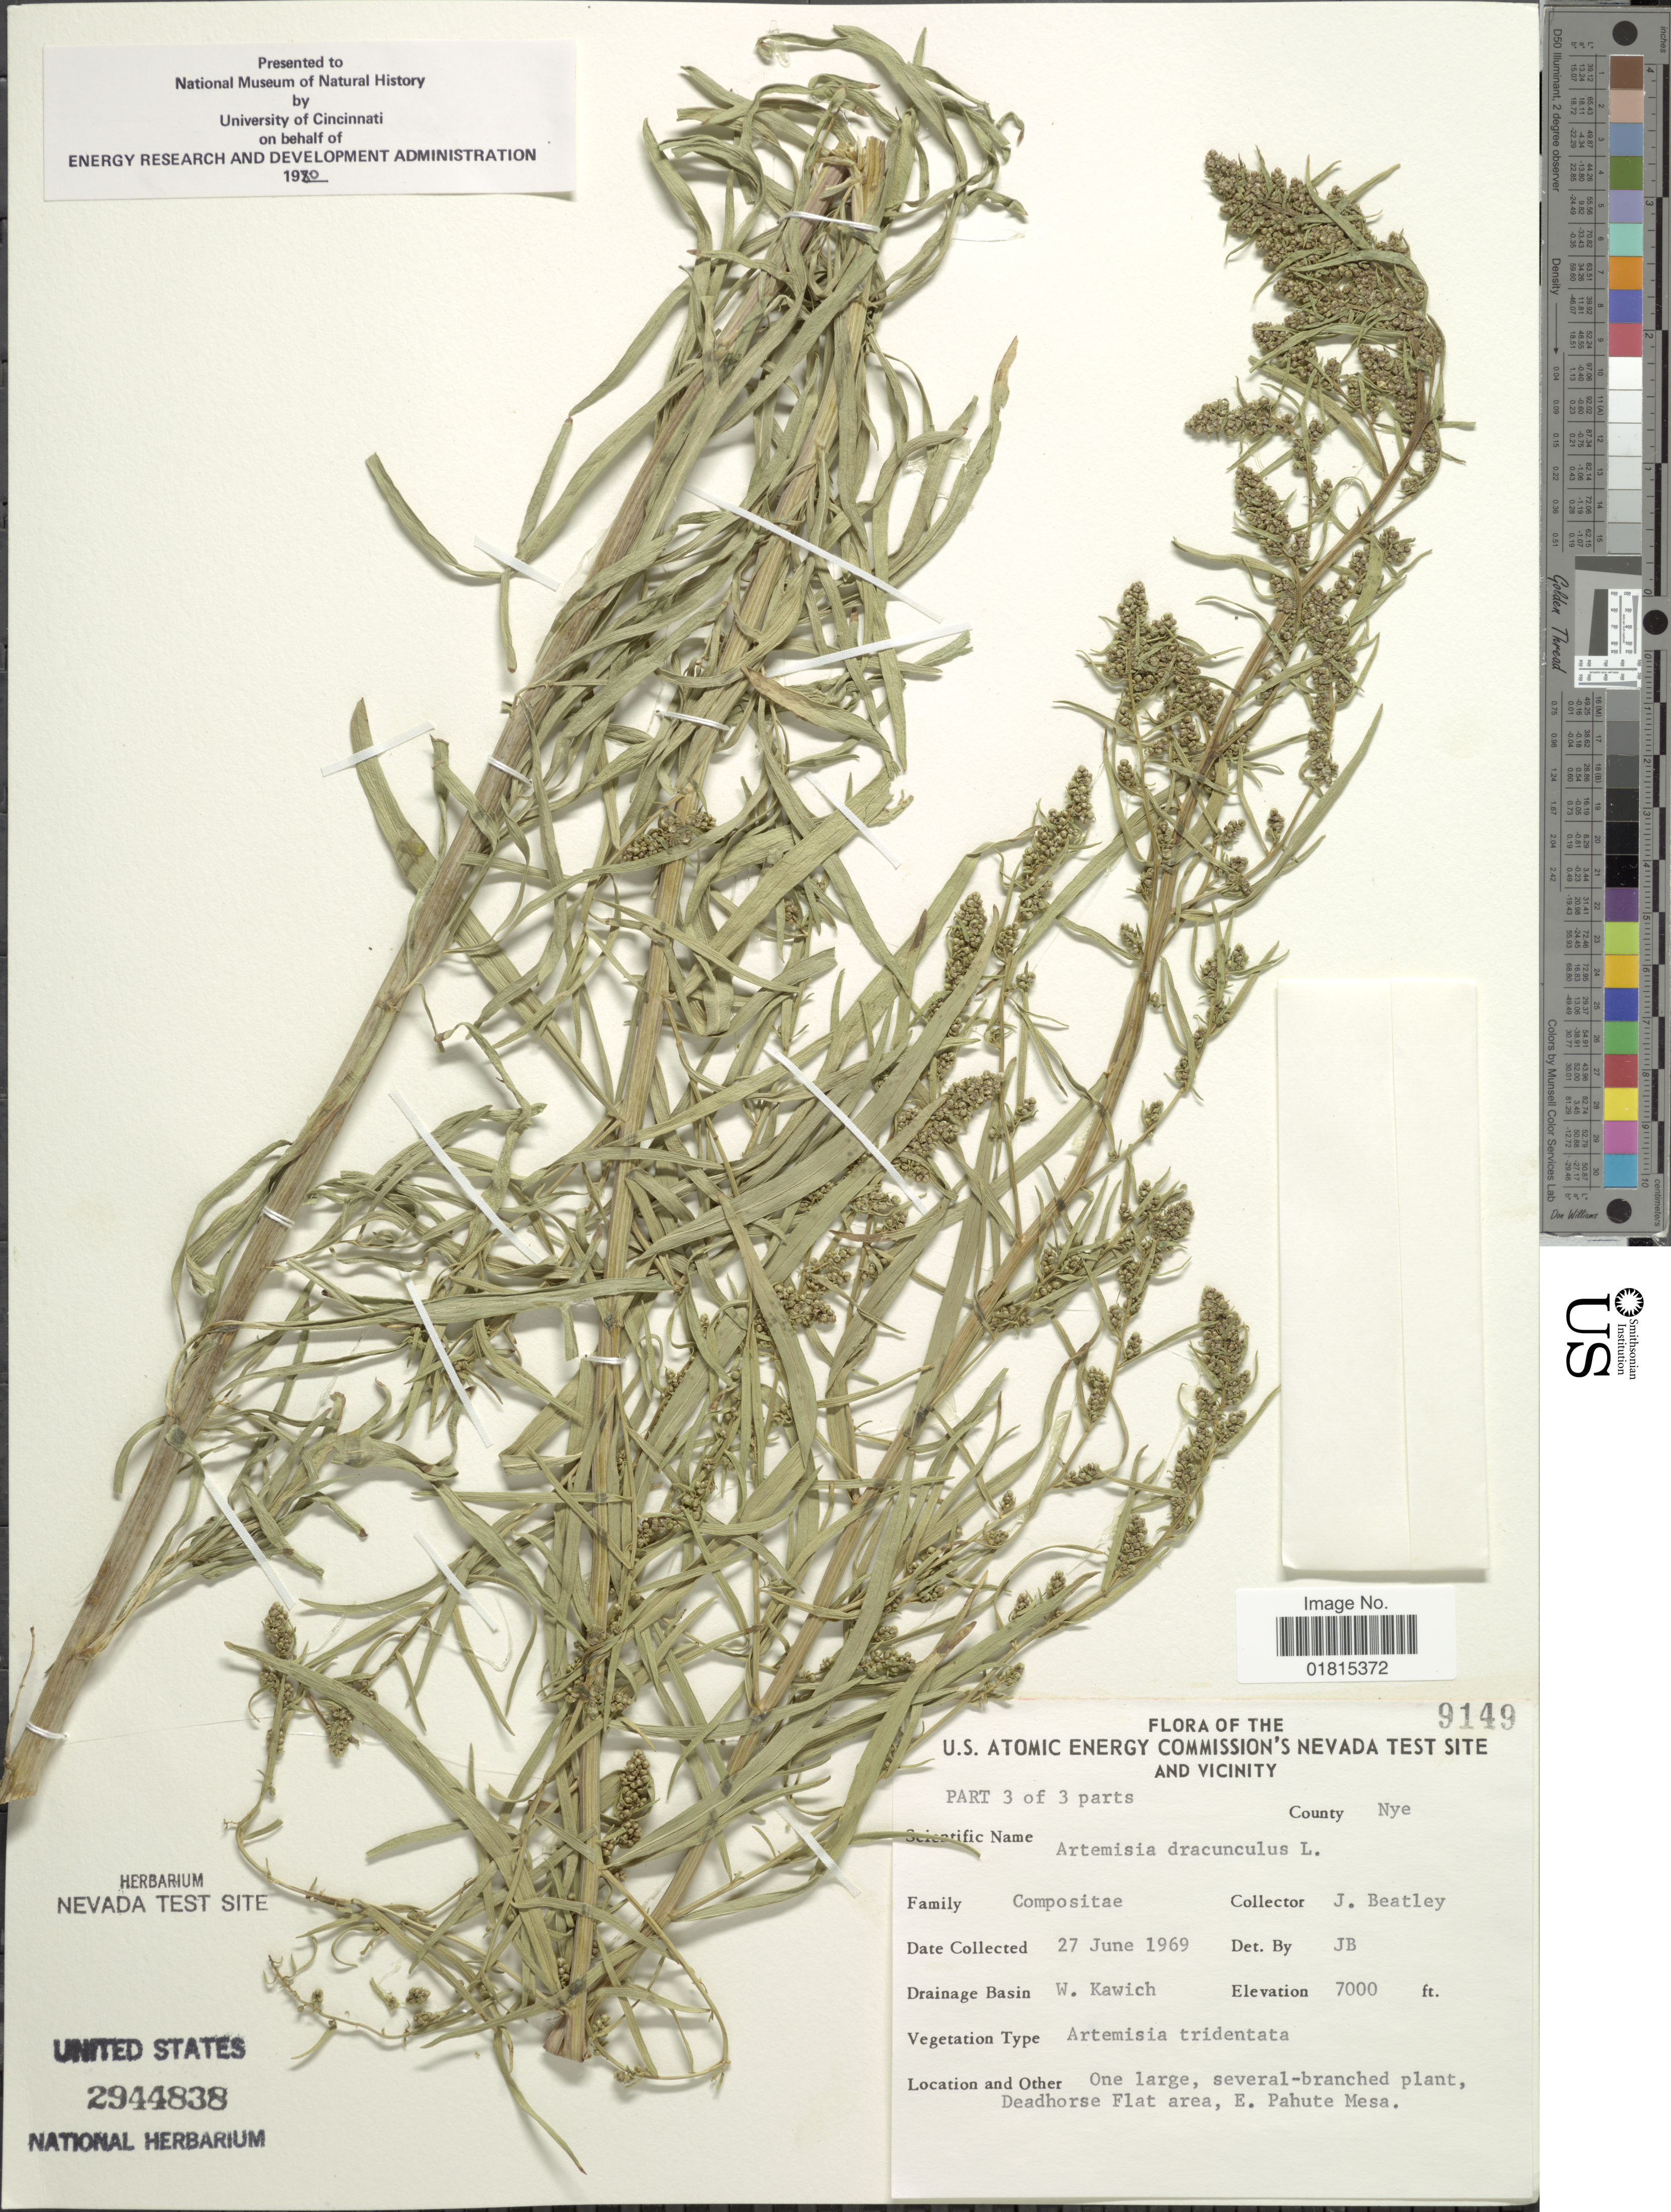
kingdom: Plantae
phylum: Tracheophyta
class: Magnoliopsida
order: Asterales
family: Asteraceae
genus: Artemisia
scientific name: Artemisia dracunculoides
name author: Pursh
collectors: J. C. Beatley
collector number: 9149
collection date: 1969-06-27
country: United States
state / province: Nevada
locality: U.S. Atomic Energy Commission's Nevada test site and vicinity. County Nye. W. Kawich. One large, several-branched plant, Deadhorse Flat are, E. Pahute Mesa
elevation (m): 2134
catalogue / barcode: US 2944838